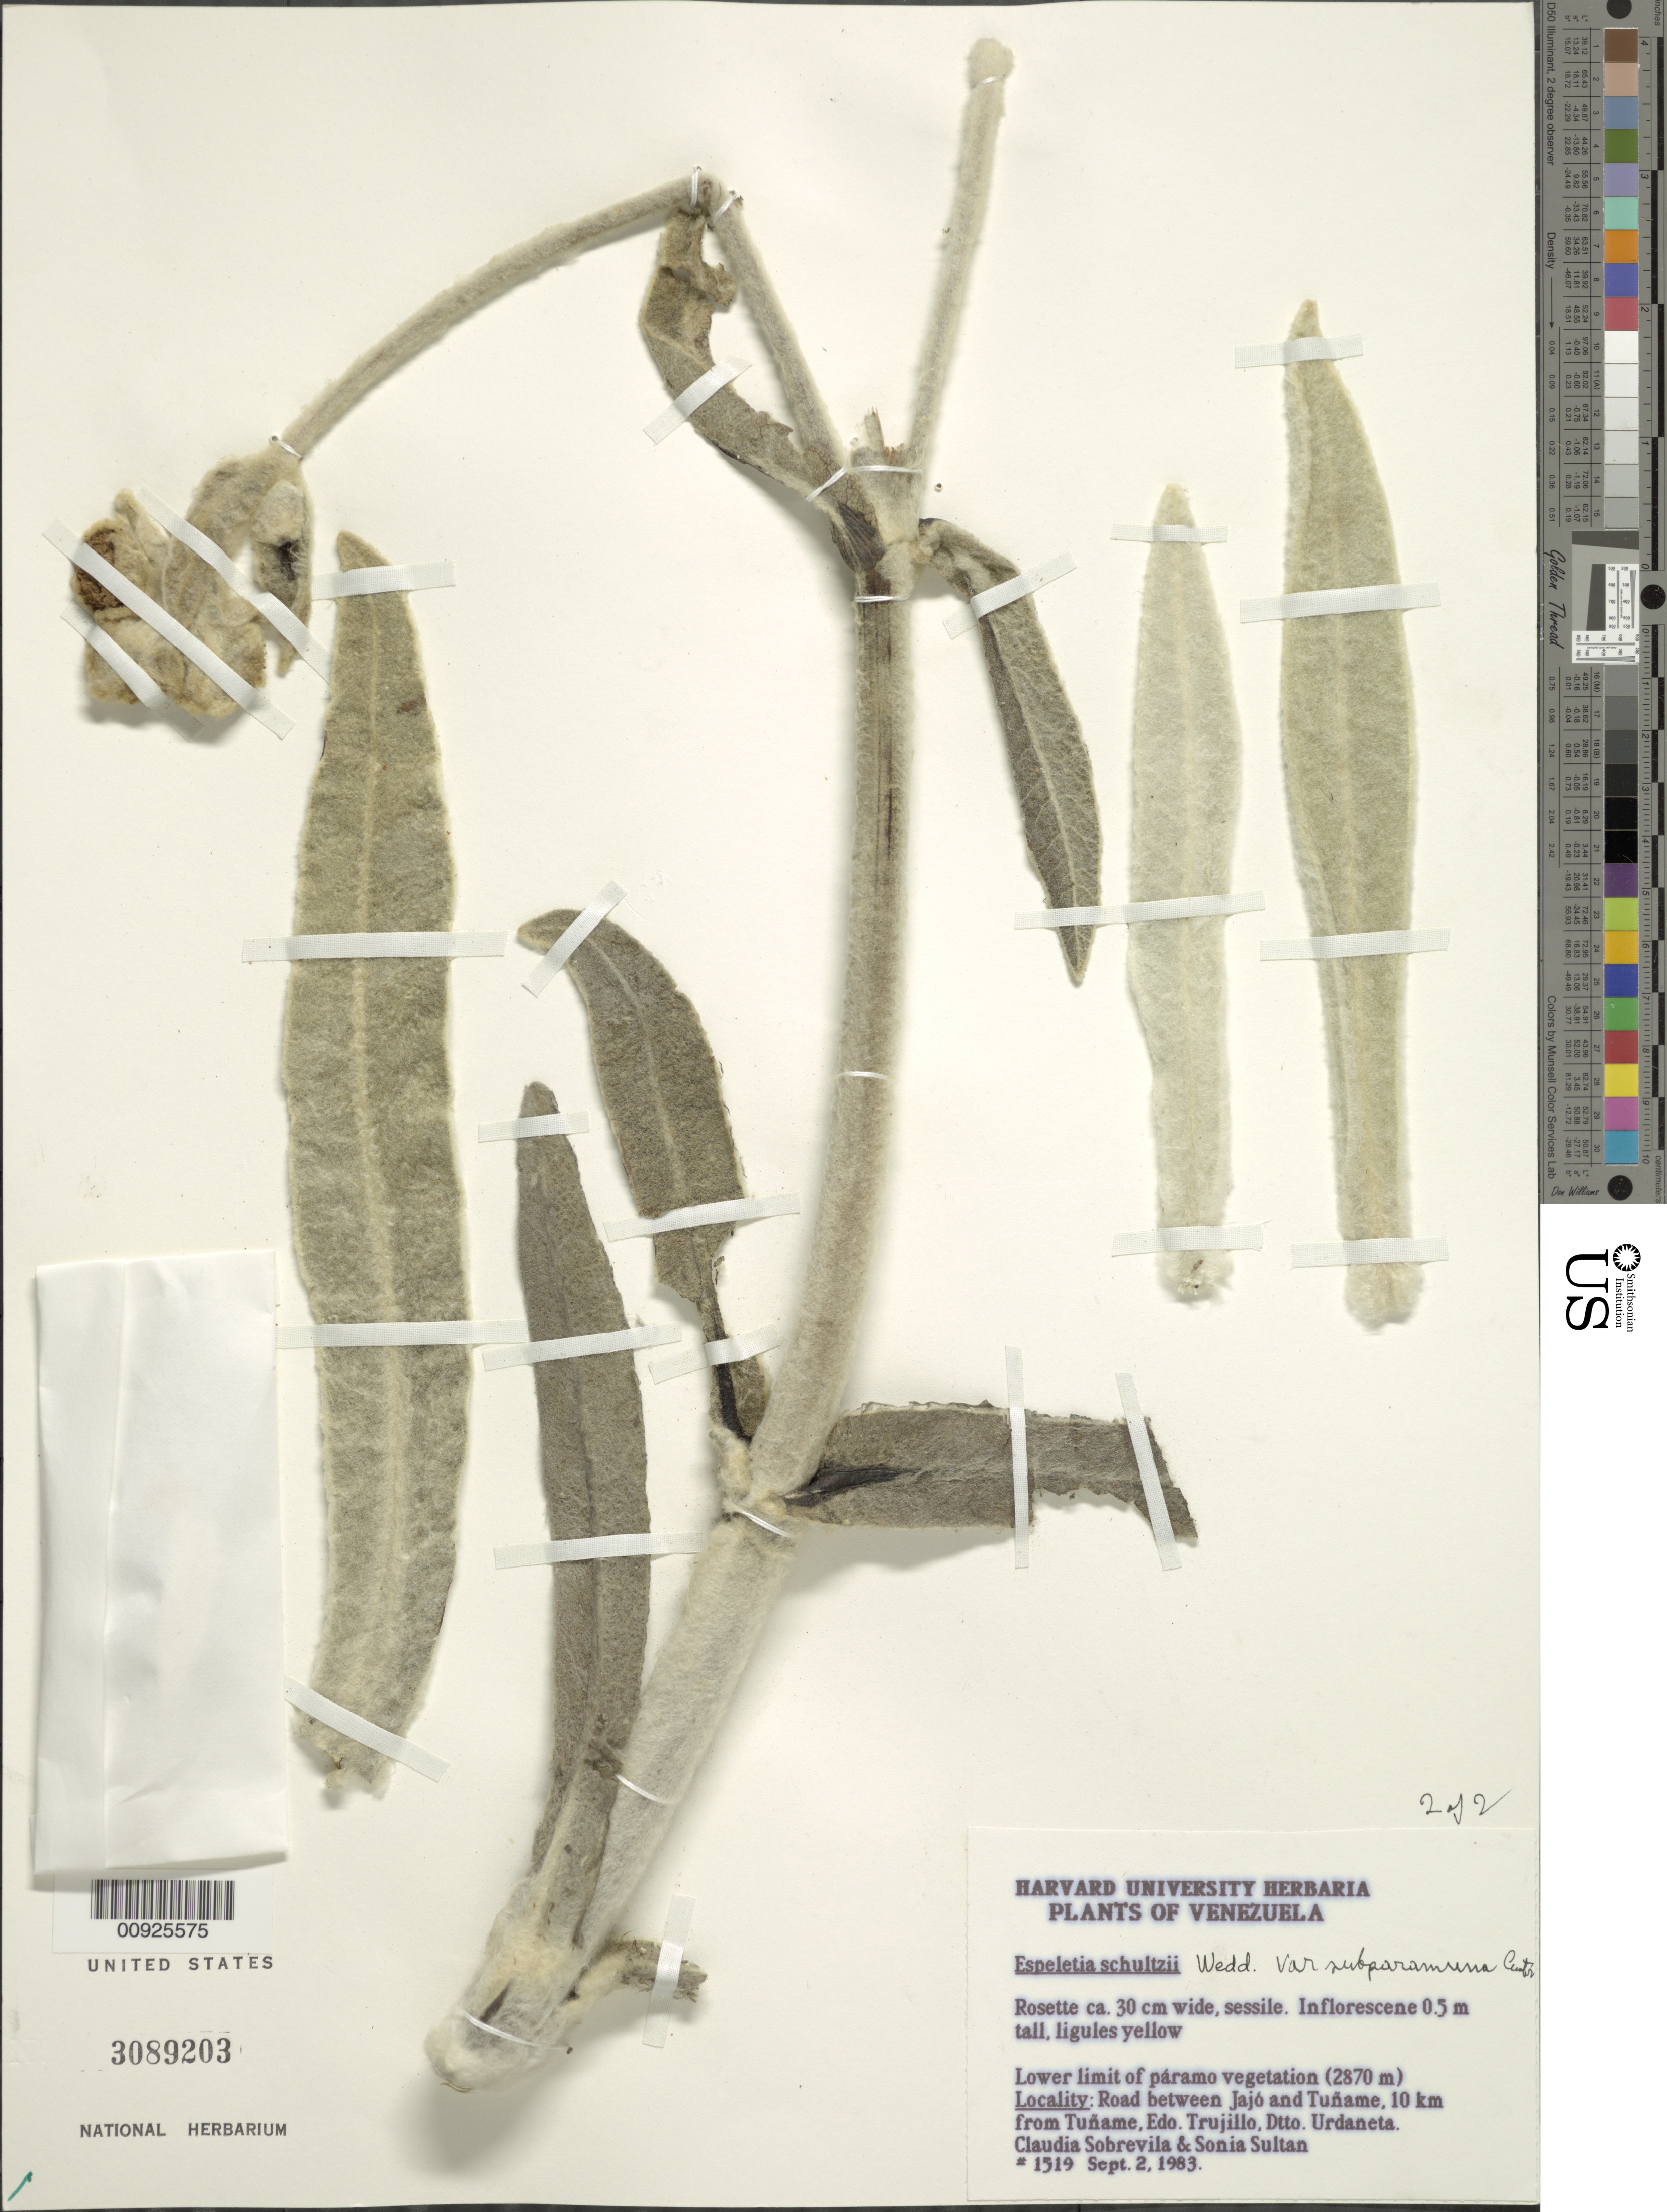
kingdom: Plantae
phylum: Tracheophyta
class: Magnoliopsida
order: Asterales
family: Asteraceae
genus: Espeletia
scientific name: Espeletia schultzii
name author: Wedd.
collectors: C. Sobrevila & S. Sultan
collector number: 1519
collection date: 1983-09-02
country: Venezuela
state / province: Trujillo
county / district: Urdaneta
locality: Road between Jajó and Tuñame, 10 km from Tuñame.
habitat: Lower limit of páramo vegetation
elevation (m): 2870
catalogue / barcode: US 3089203